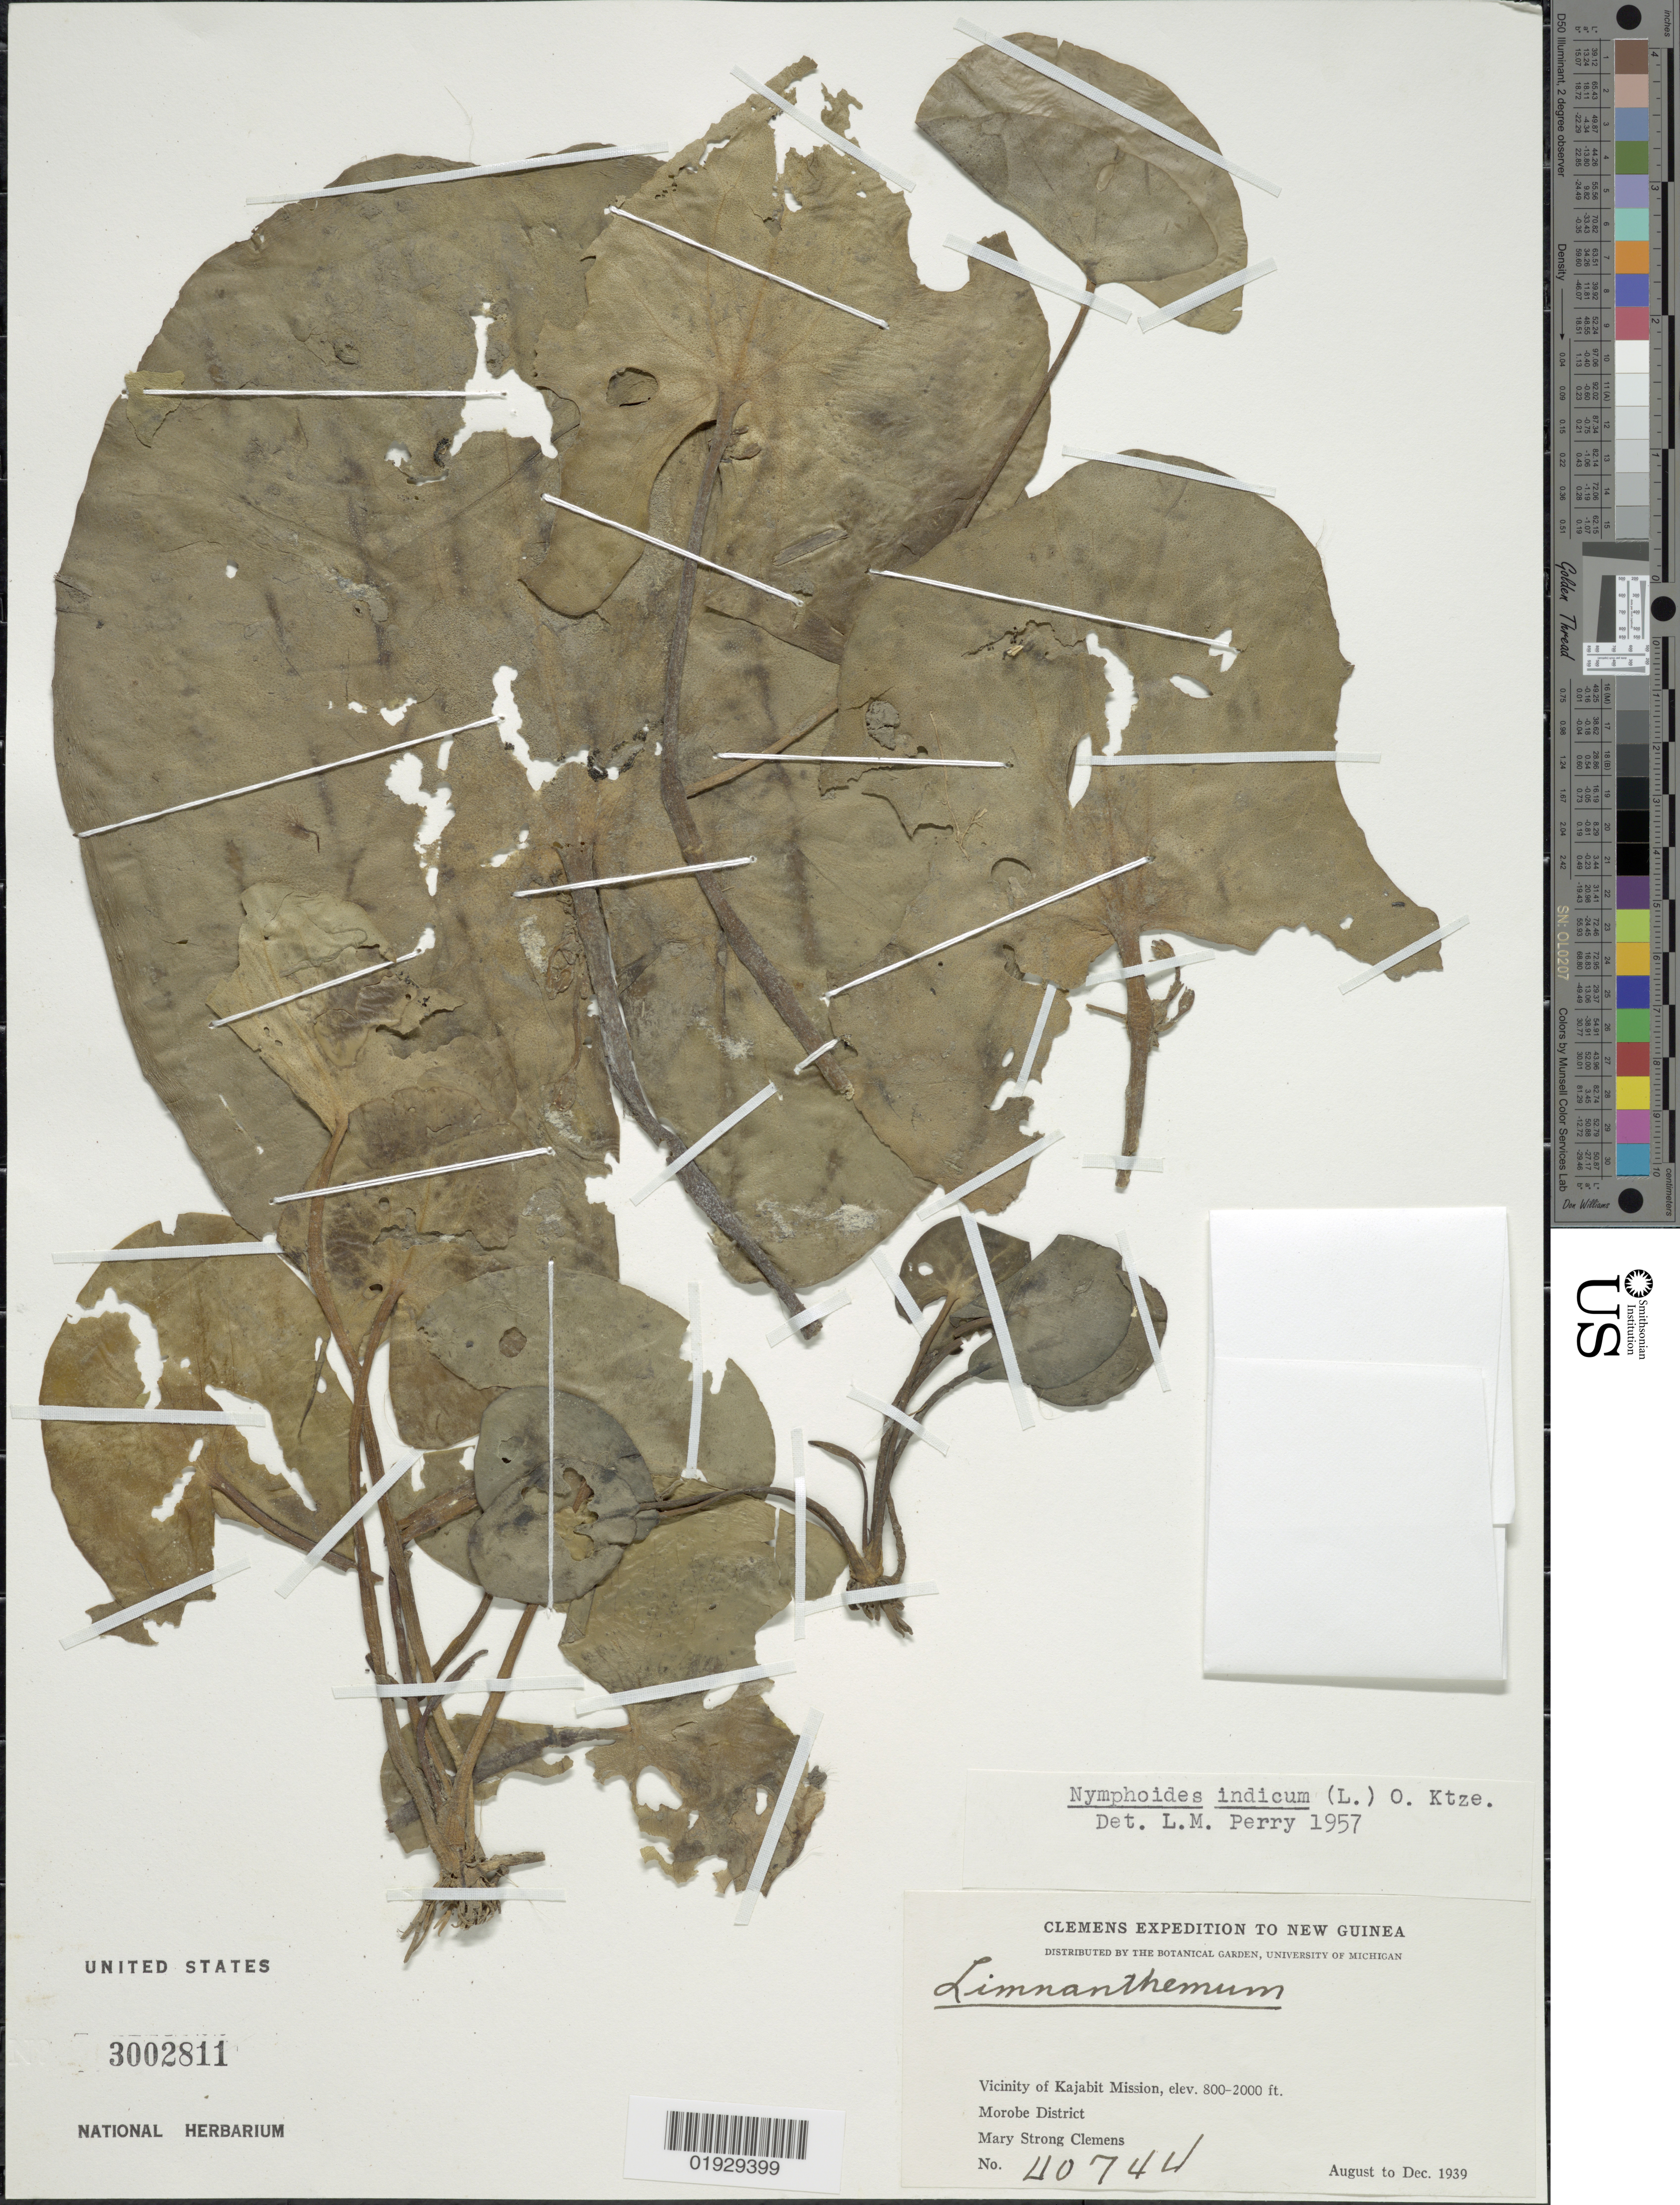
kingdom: Plantae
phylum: Tracheophyta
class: Magnoliopsida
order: Asterales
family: Menyanthaceae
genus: Nymphoides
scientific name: Nymphoides indica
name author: (L.) Kuntze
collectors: M. S. Clemens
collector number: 40744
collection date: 1939-08/1939-12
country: Papua New Guinea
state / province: Morobe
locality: Vicinity of Kajabit Mission. Morobe District.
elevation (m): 244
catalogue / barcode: US 3002811